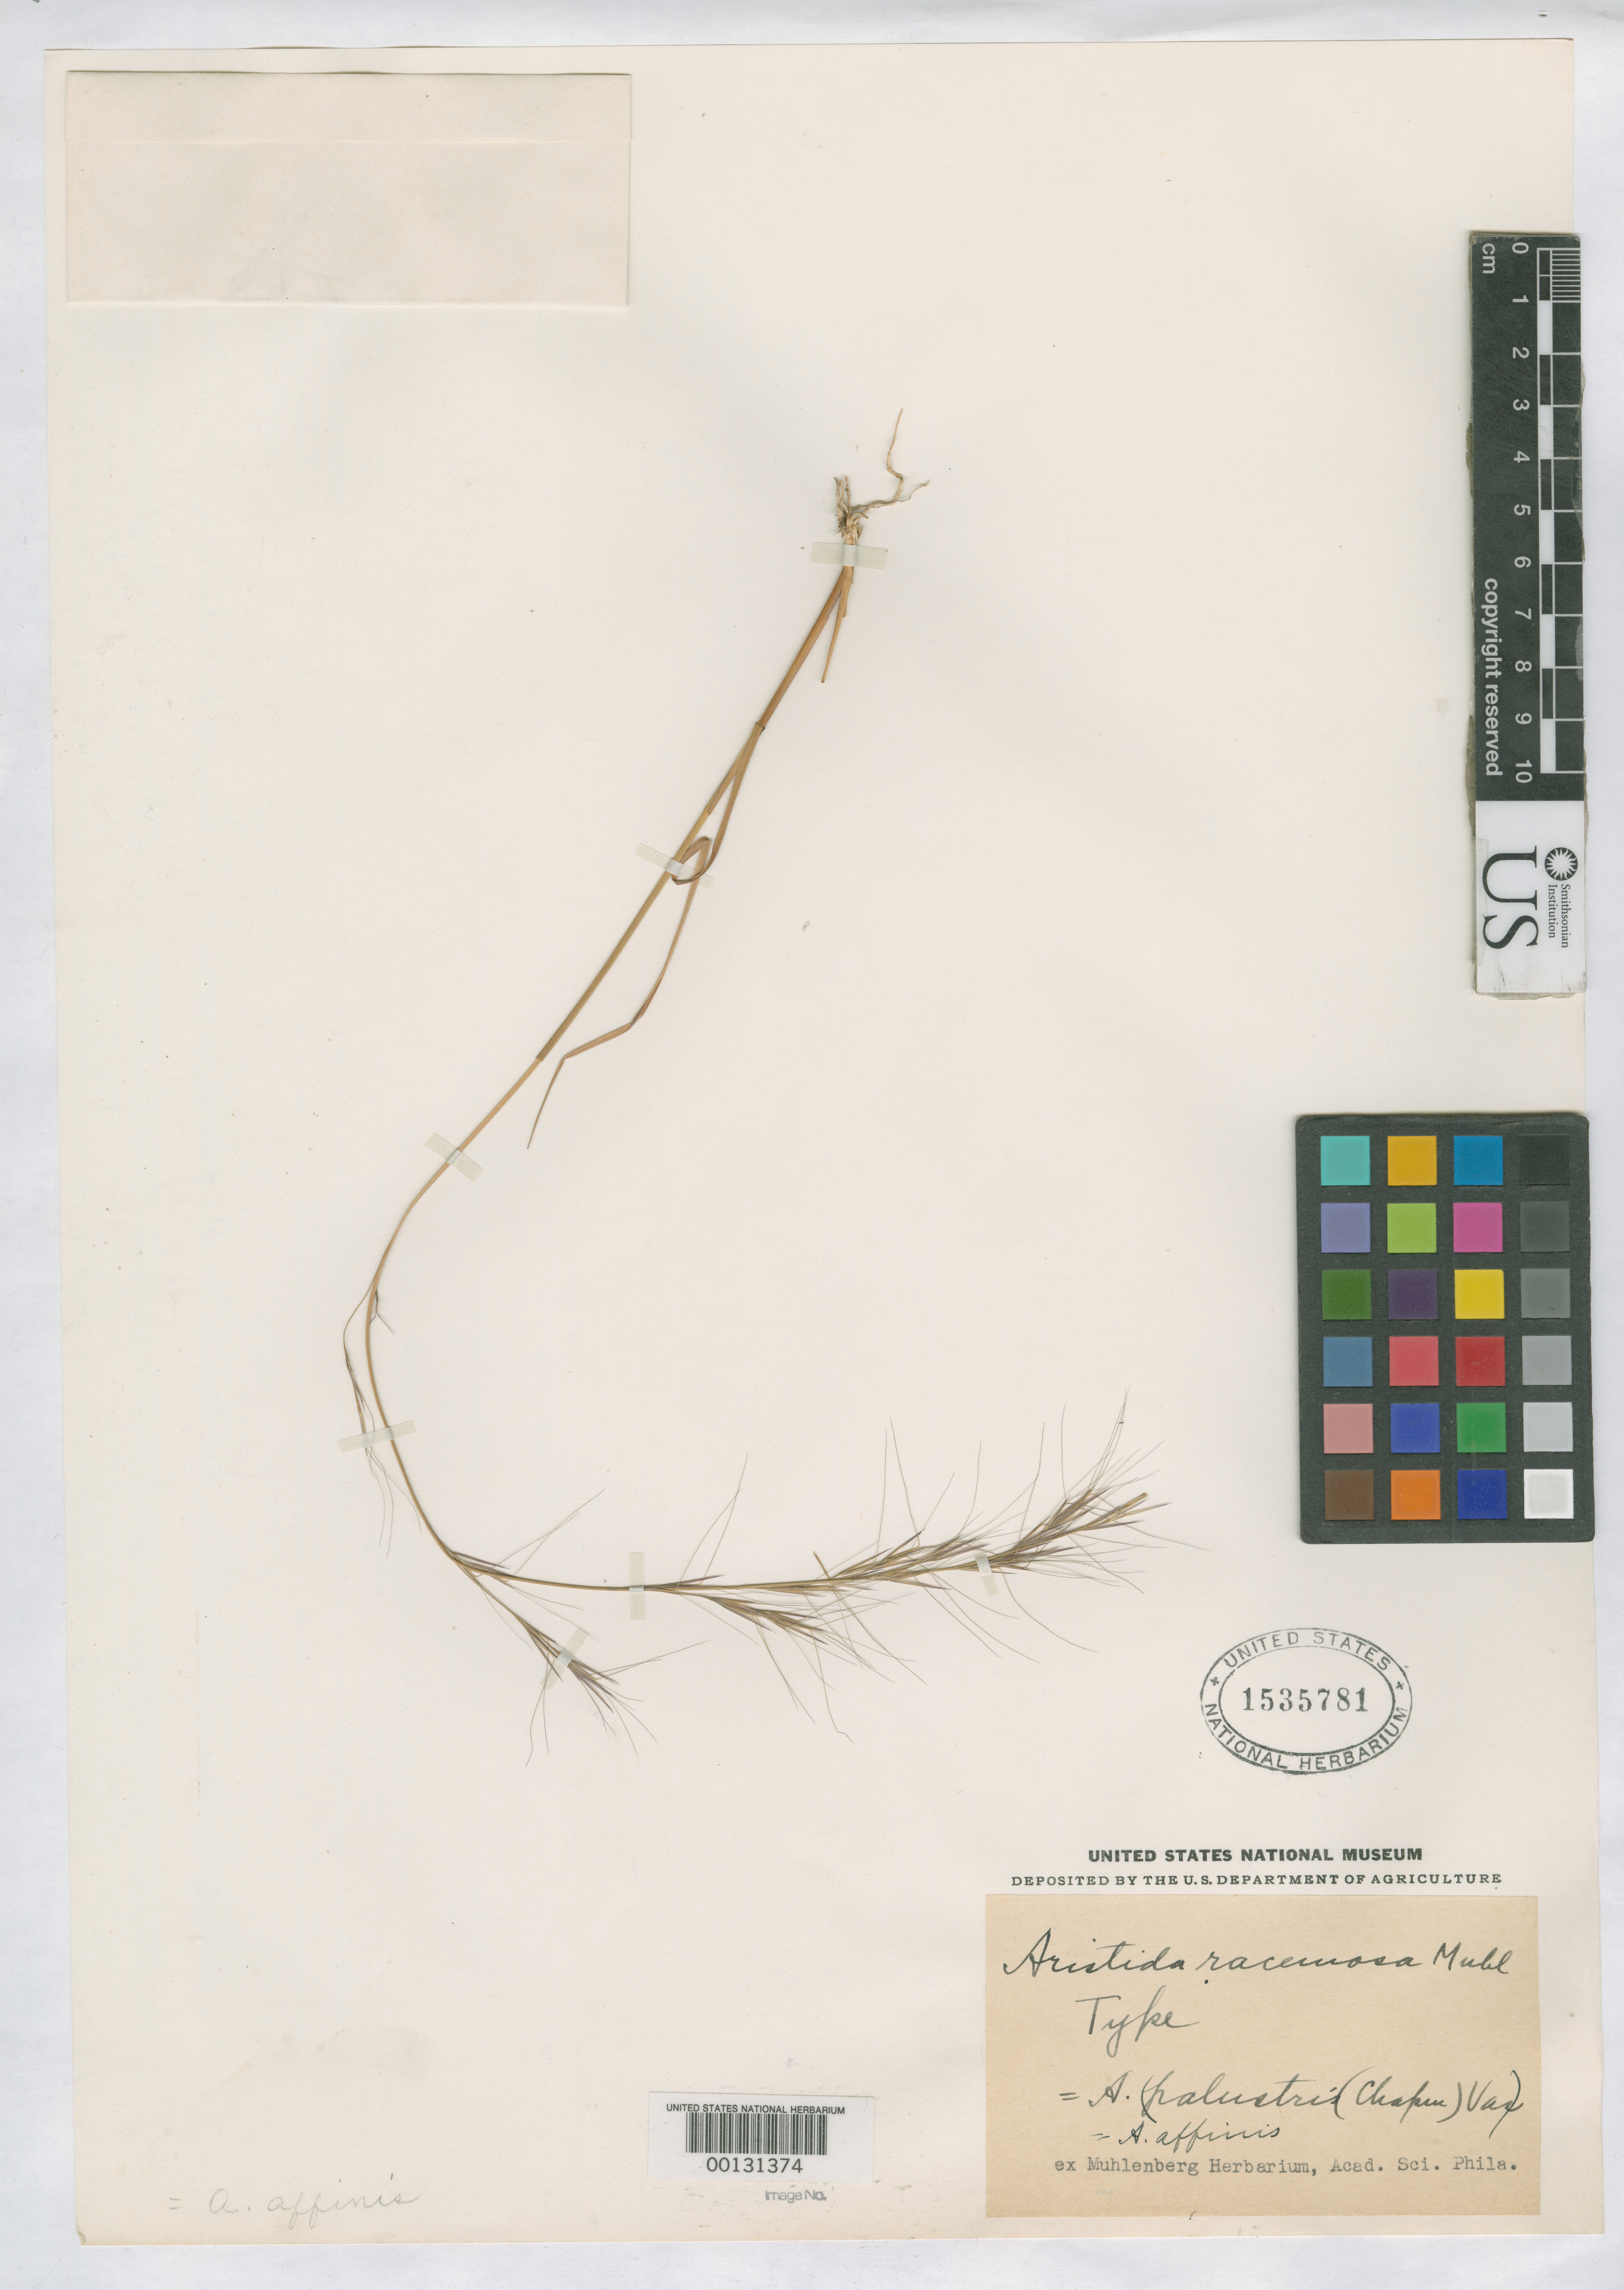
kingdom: Plantae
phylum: Tracheophyta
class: Liliopsida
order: Poales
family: Poaceae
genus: Aristida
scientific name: Aristida racemosa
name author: Muhl.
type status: Type Fragment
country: United States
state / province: Pennsylvania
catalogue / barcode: US 1535781